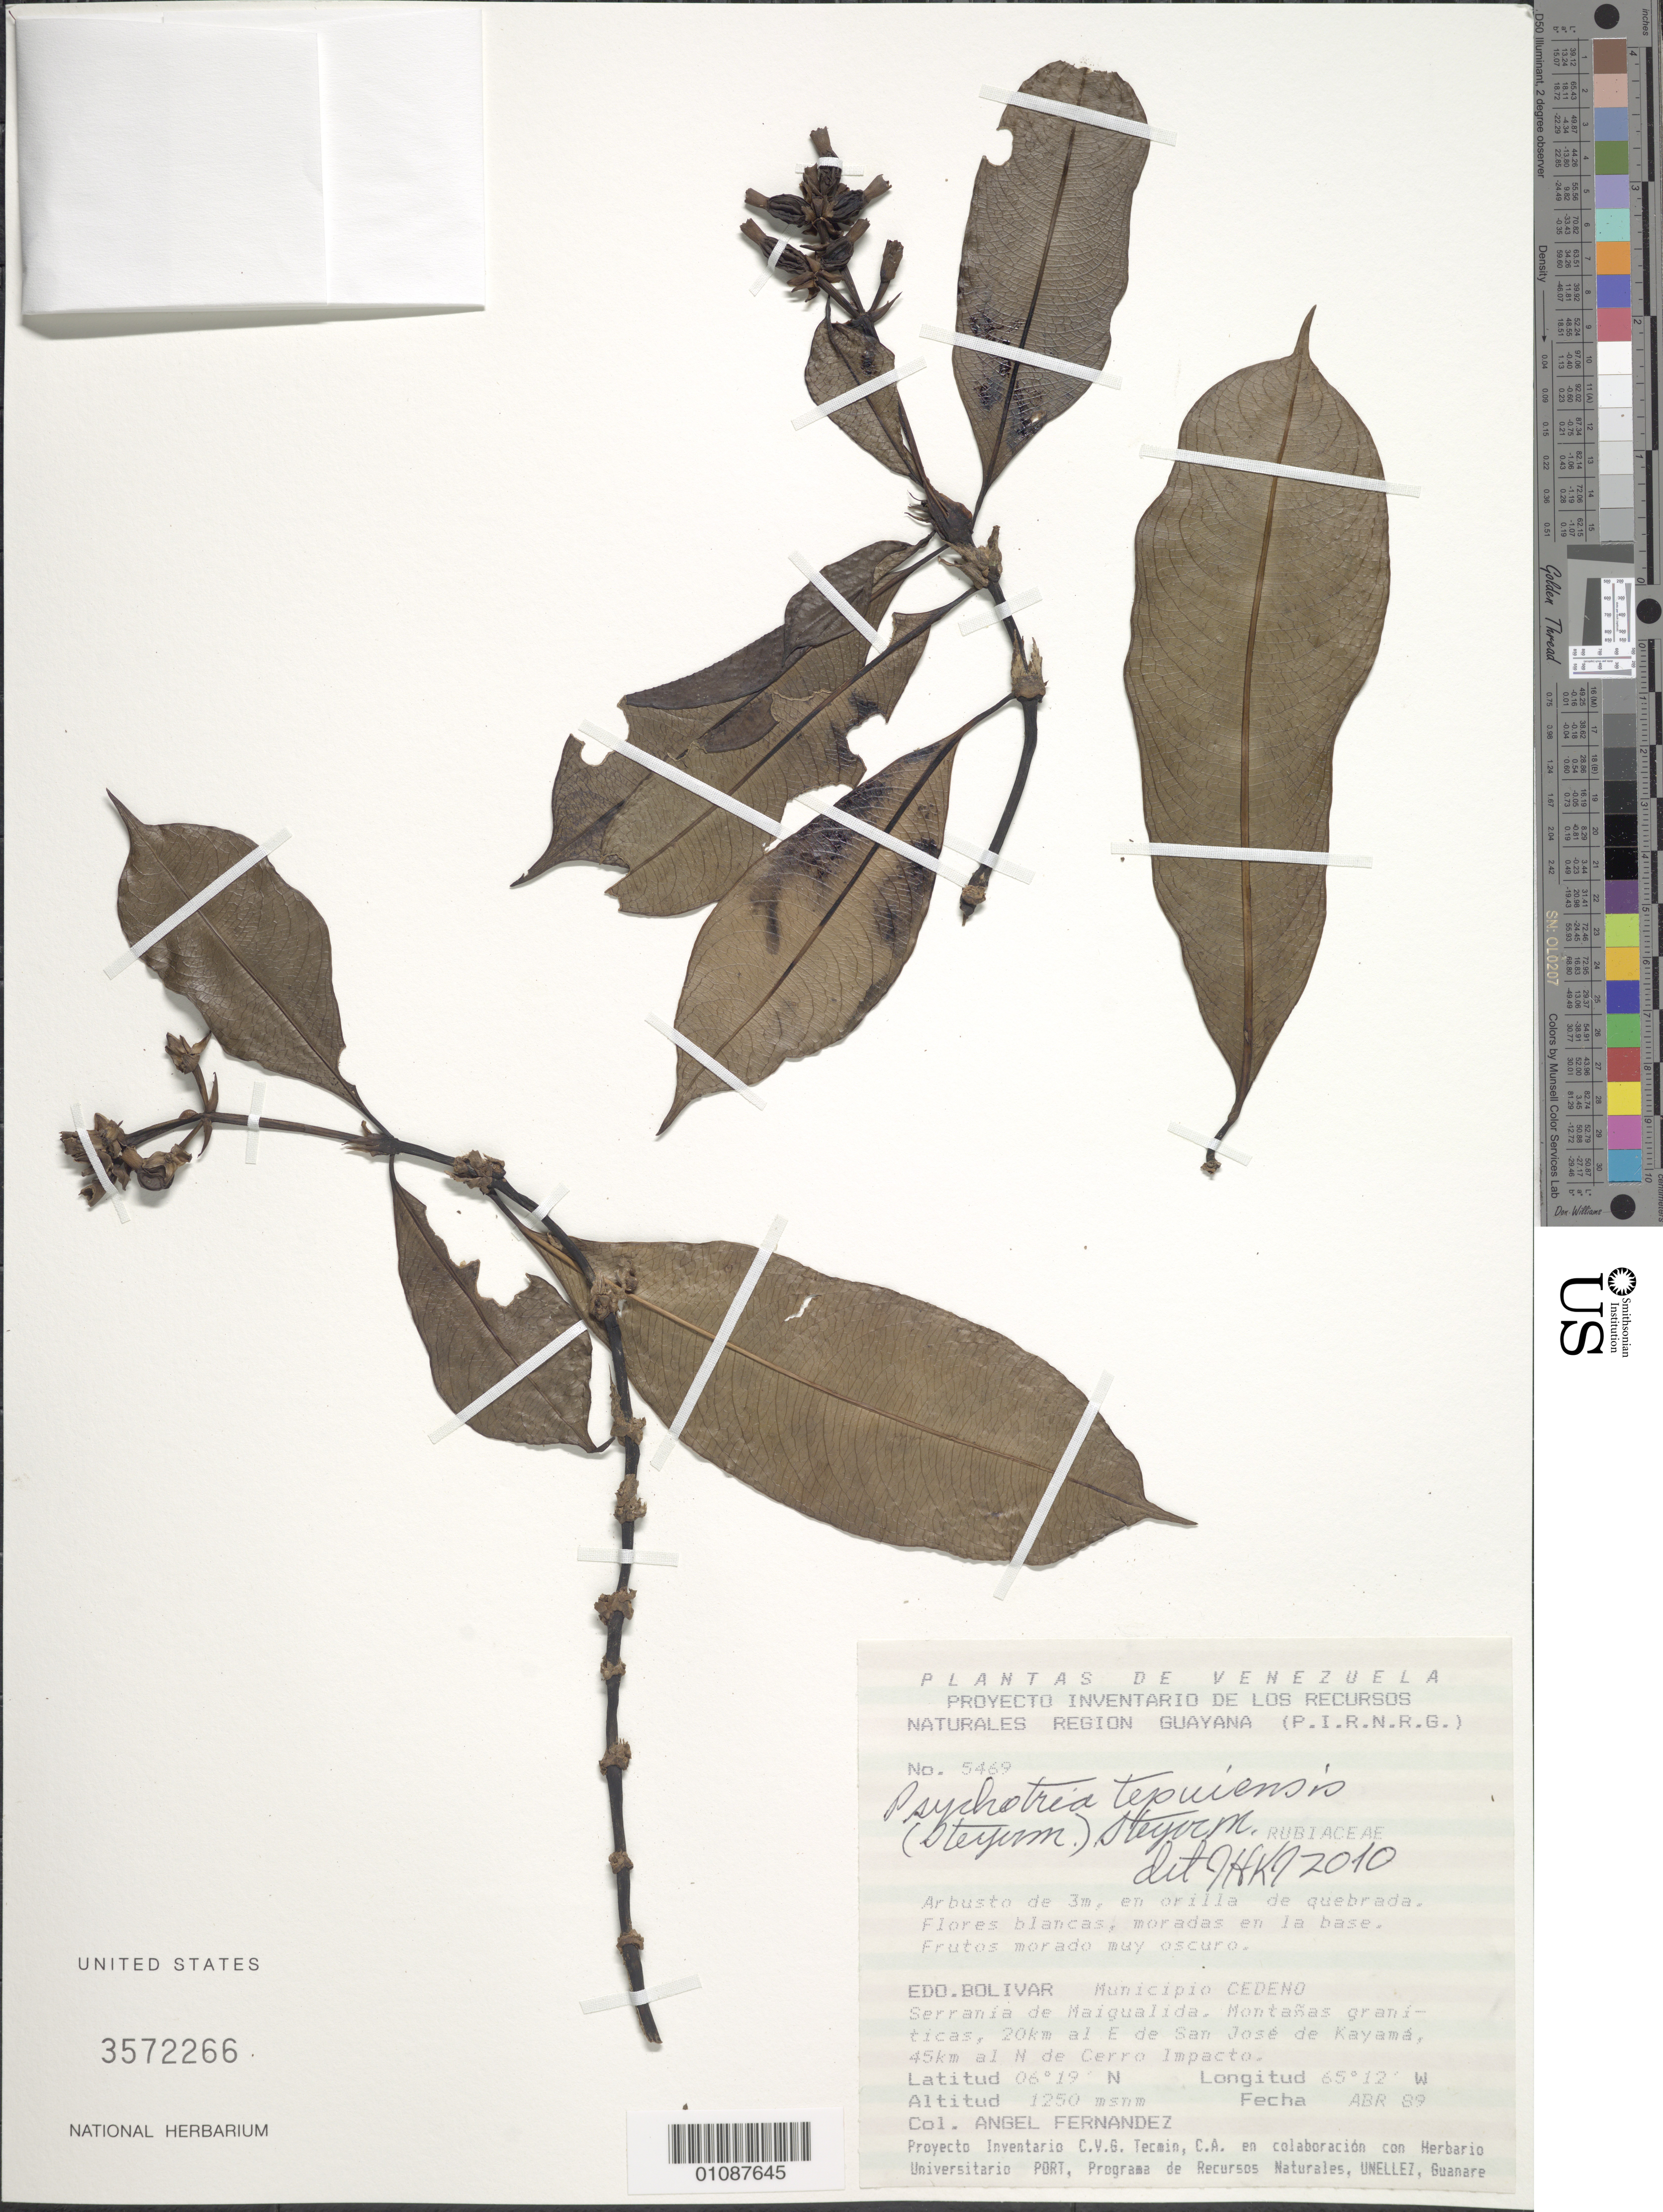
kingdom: Plantae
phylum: Tracheophyta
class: Magnoliopsida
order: Gentianales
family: Rubiaceae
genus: Psychotria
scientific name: Psychotria tepuiensis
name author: (Steyerm.) Steyerm.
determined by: Kirkbride, J. H.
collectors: A. Fernández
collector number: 5469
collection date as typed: Apr-89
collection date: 1989-04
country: Venezuela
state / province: Bolívar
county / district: Cedeño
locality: Serrania de Maigualida, 20 km al E de San Jose de Kayama, 45 km al N de Cerro Impacto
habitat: Orilla de quebrada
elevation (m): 1250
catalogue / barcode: US 3572266